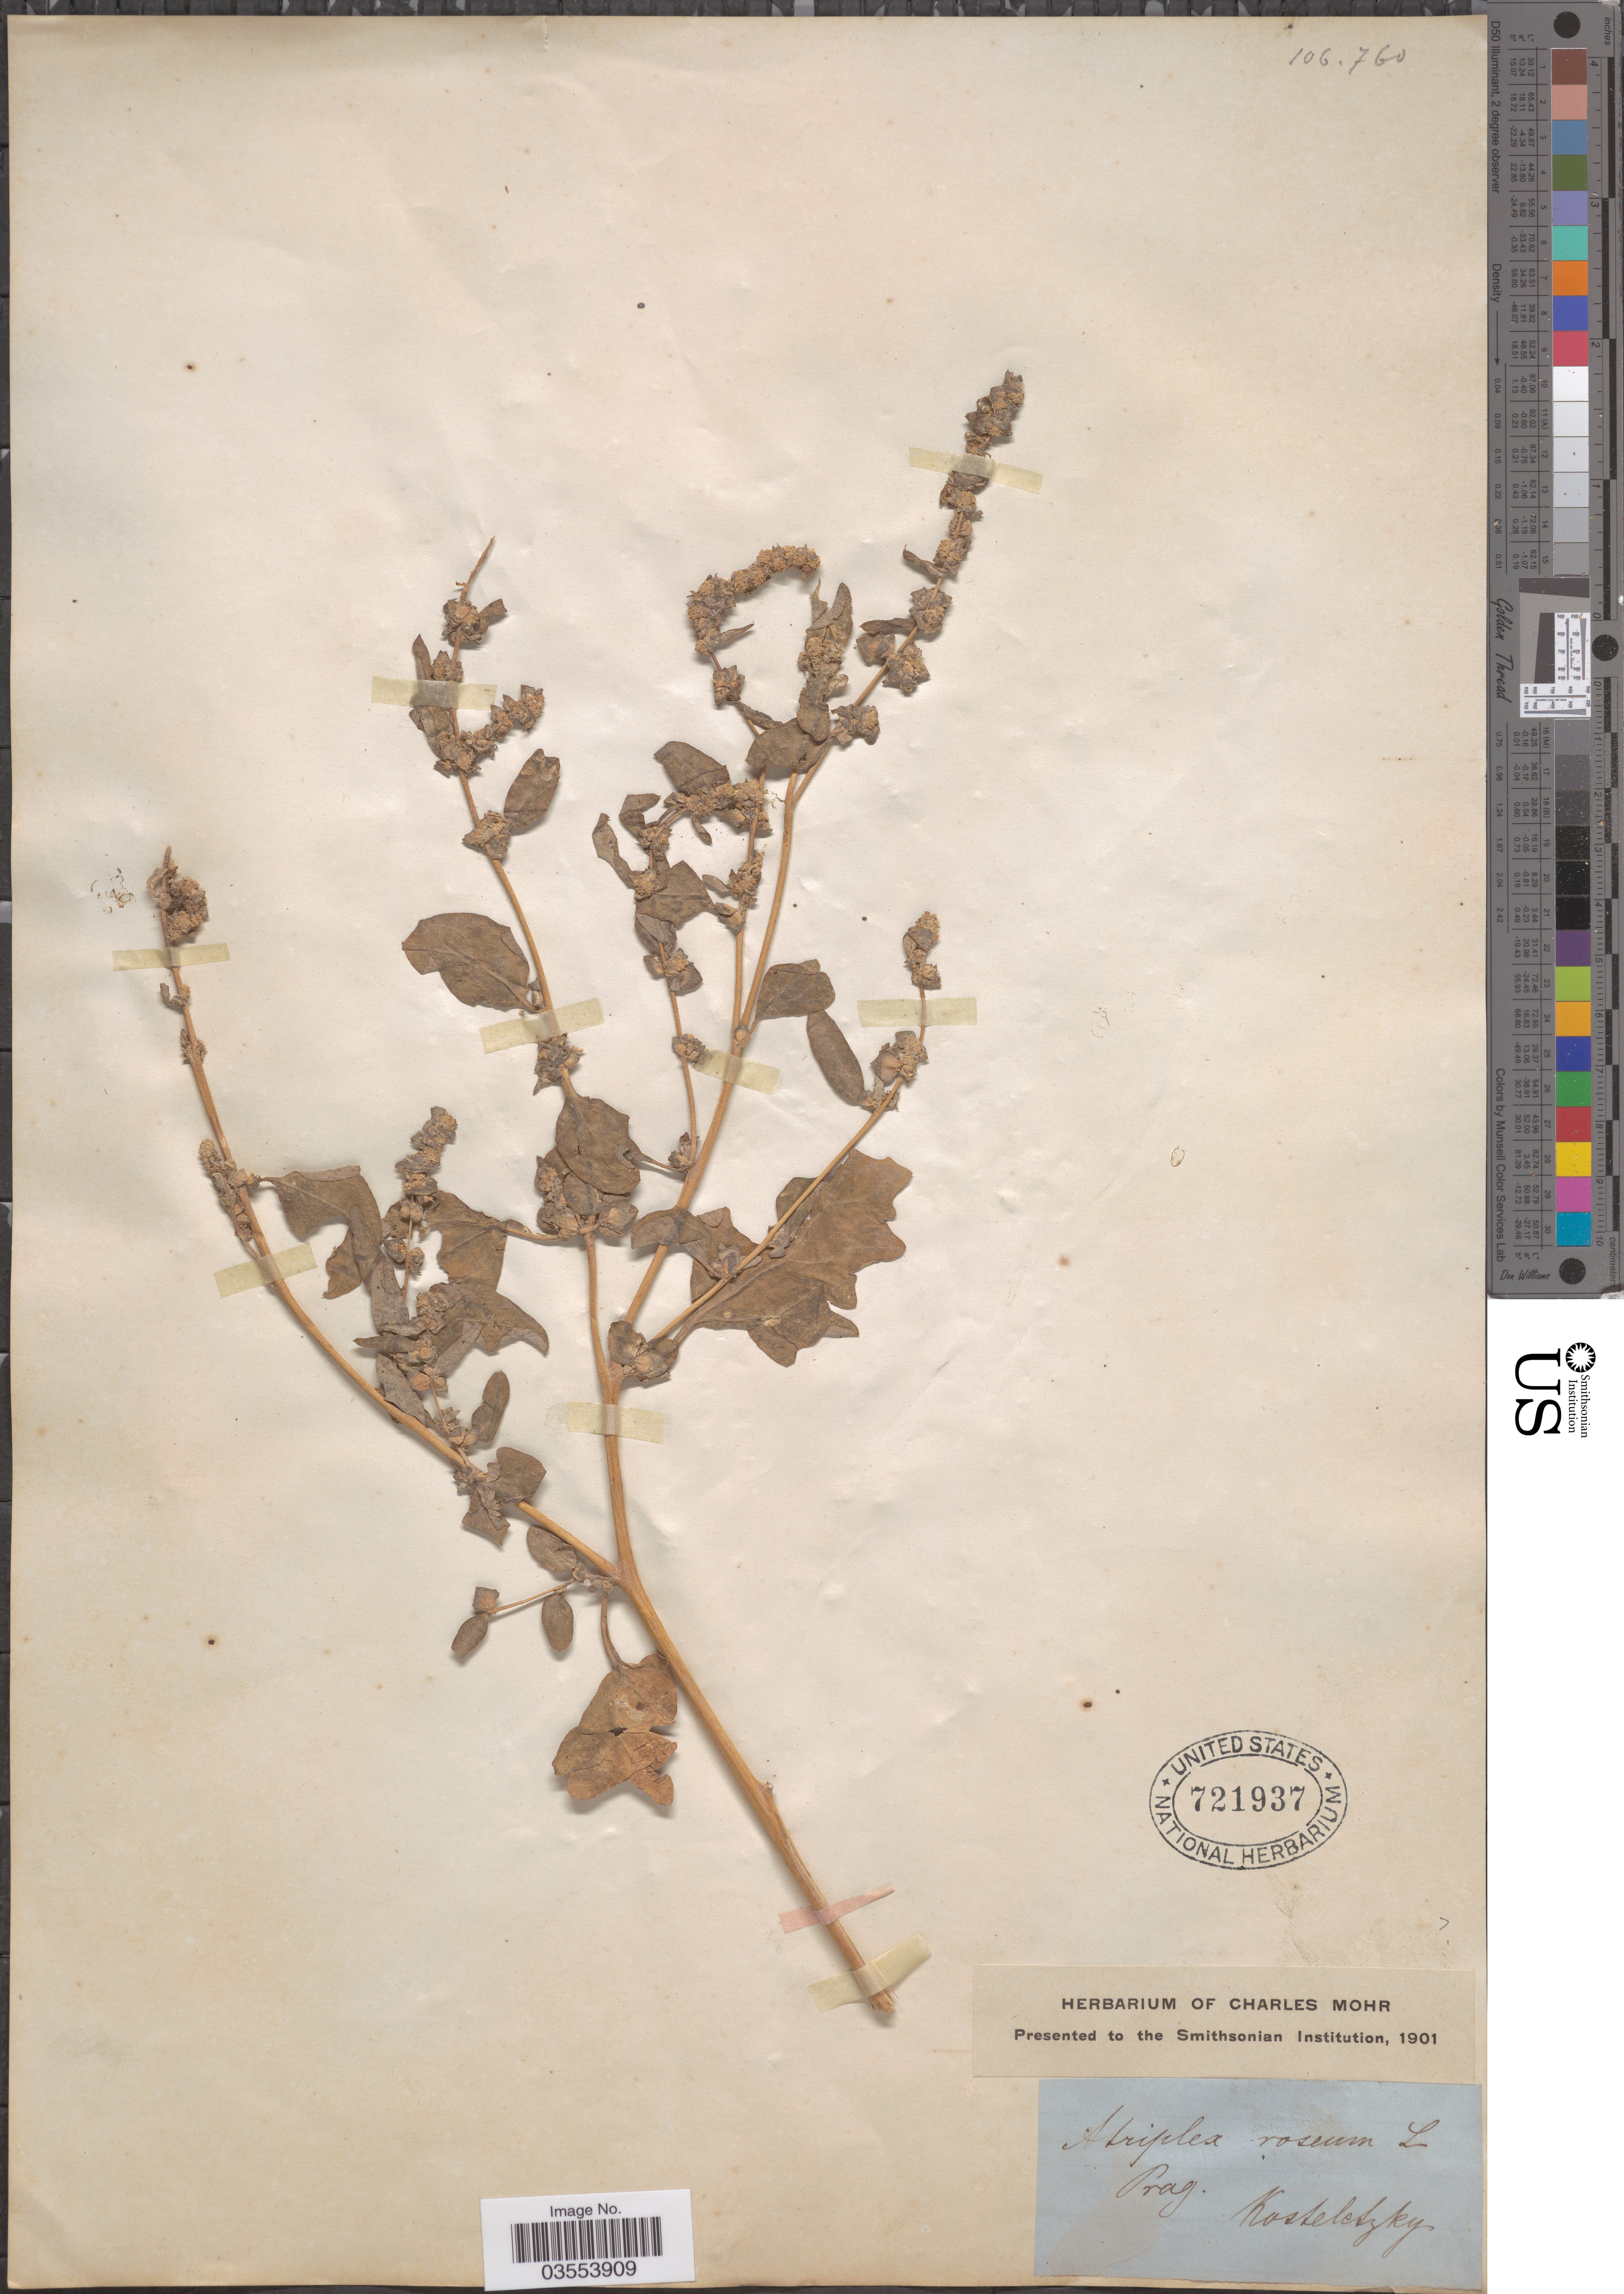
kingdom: Plantae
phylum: Tracheophyta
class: Magnoliopsida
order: Caryophyllales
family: Amaranthaceae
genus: Atriplex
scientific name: Atriplex rosea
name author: L.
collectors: Kosteletzky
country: Czechia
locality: Prag.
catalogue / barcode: US 721937